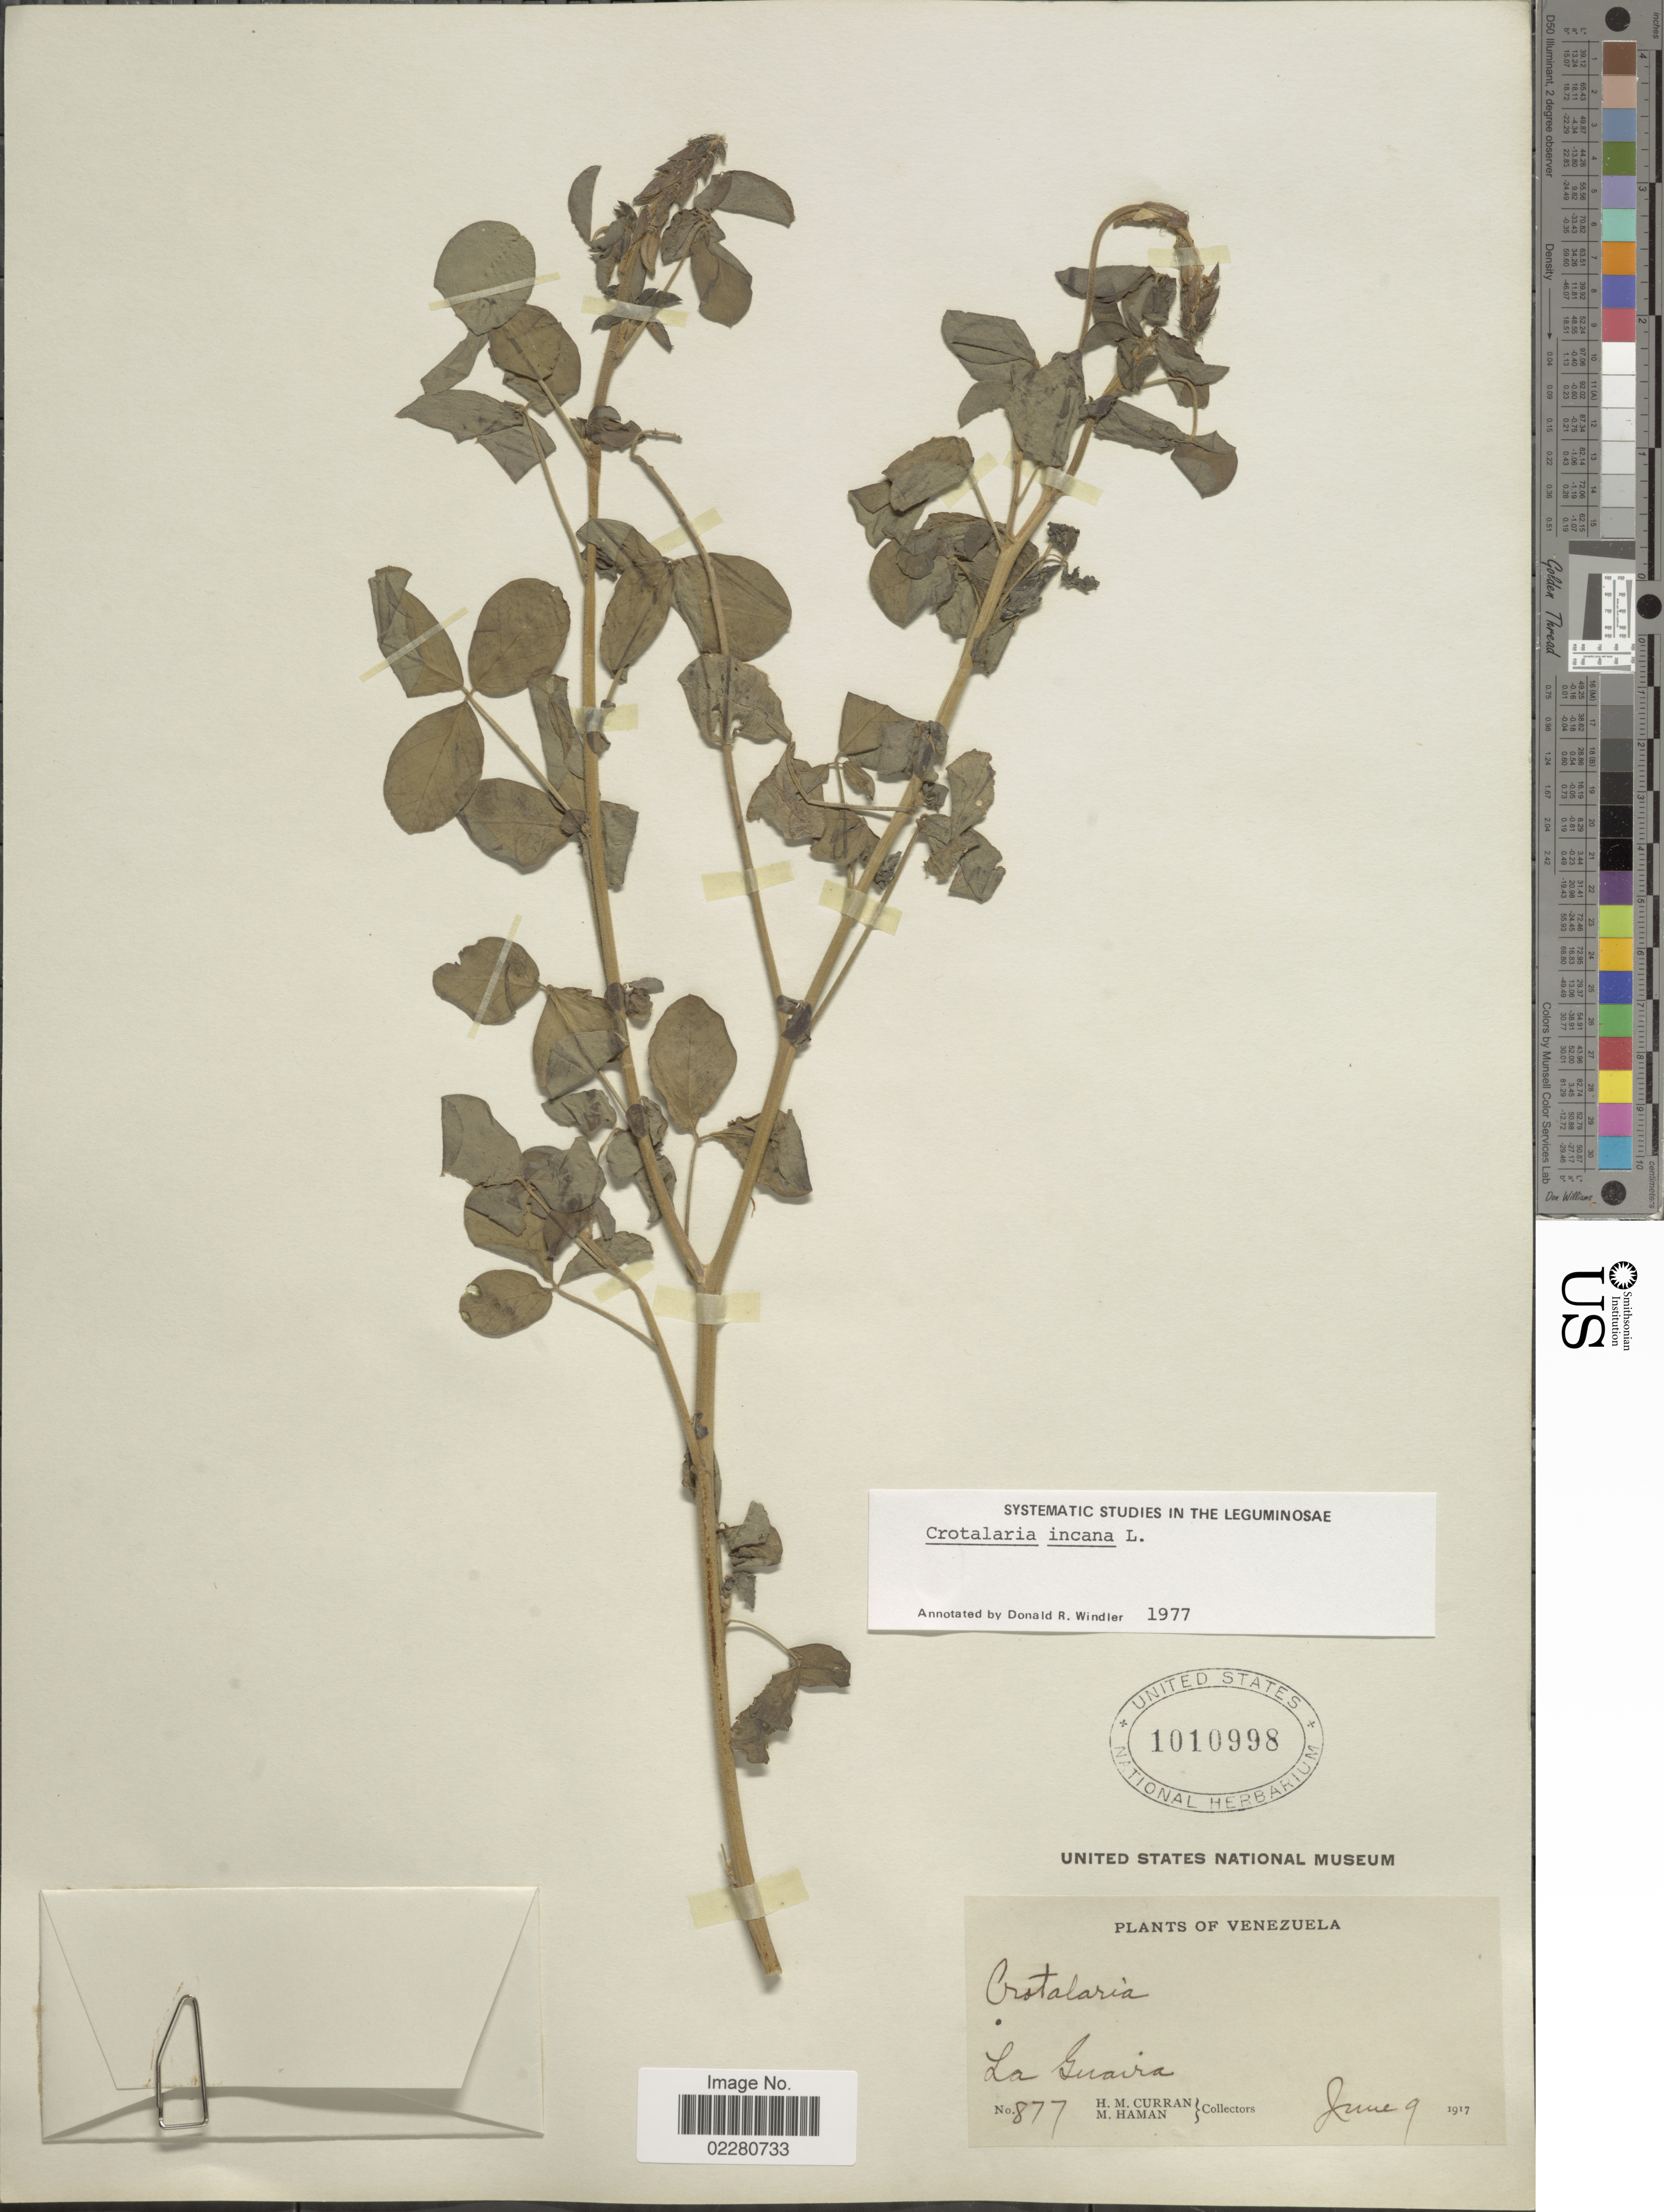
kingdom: Plantae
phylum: Tracheophyta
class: Magnoliopsida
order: Fabales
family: Fabaceae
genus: Crotalaria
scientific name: Crotalaria incana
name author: L.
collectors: H. M. Curran & M. Haman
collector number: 877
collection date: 1917-06-09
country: Venezuela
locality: La Guaira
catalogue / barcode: US 1010998